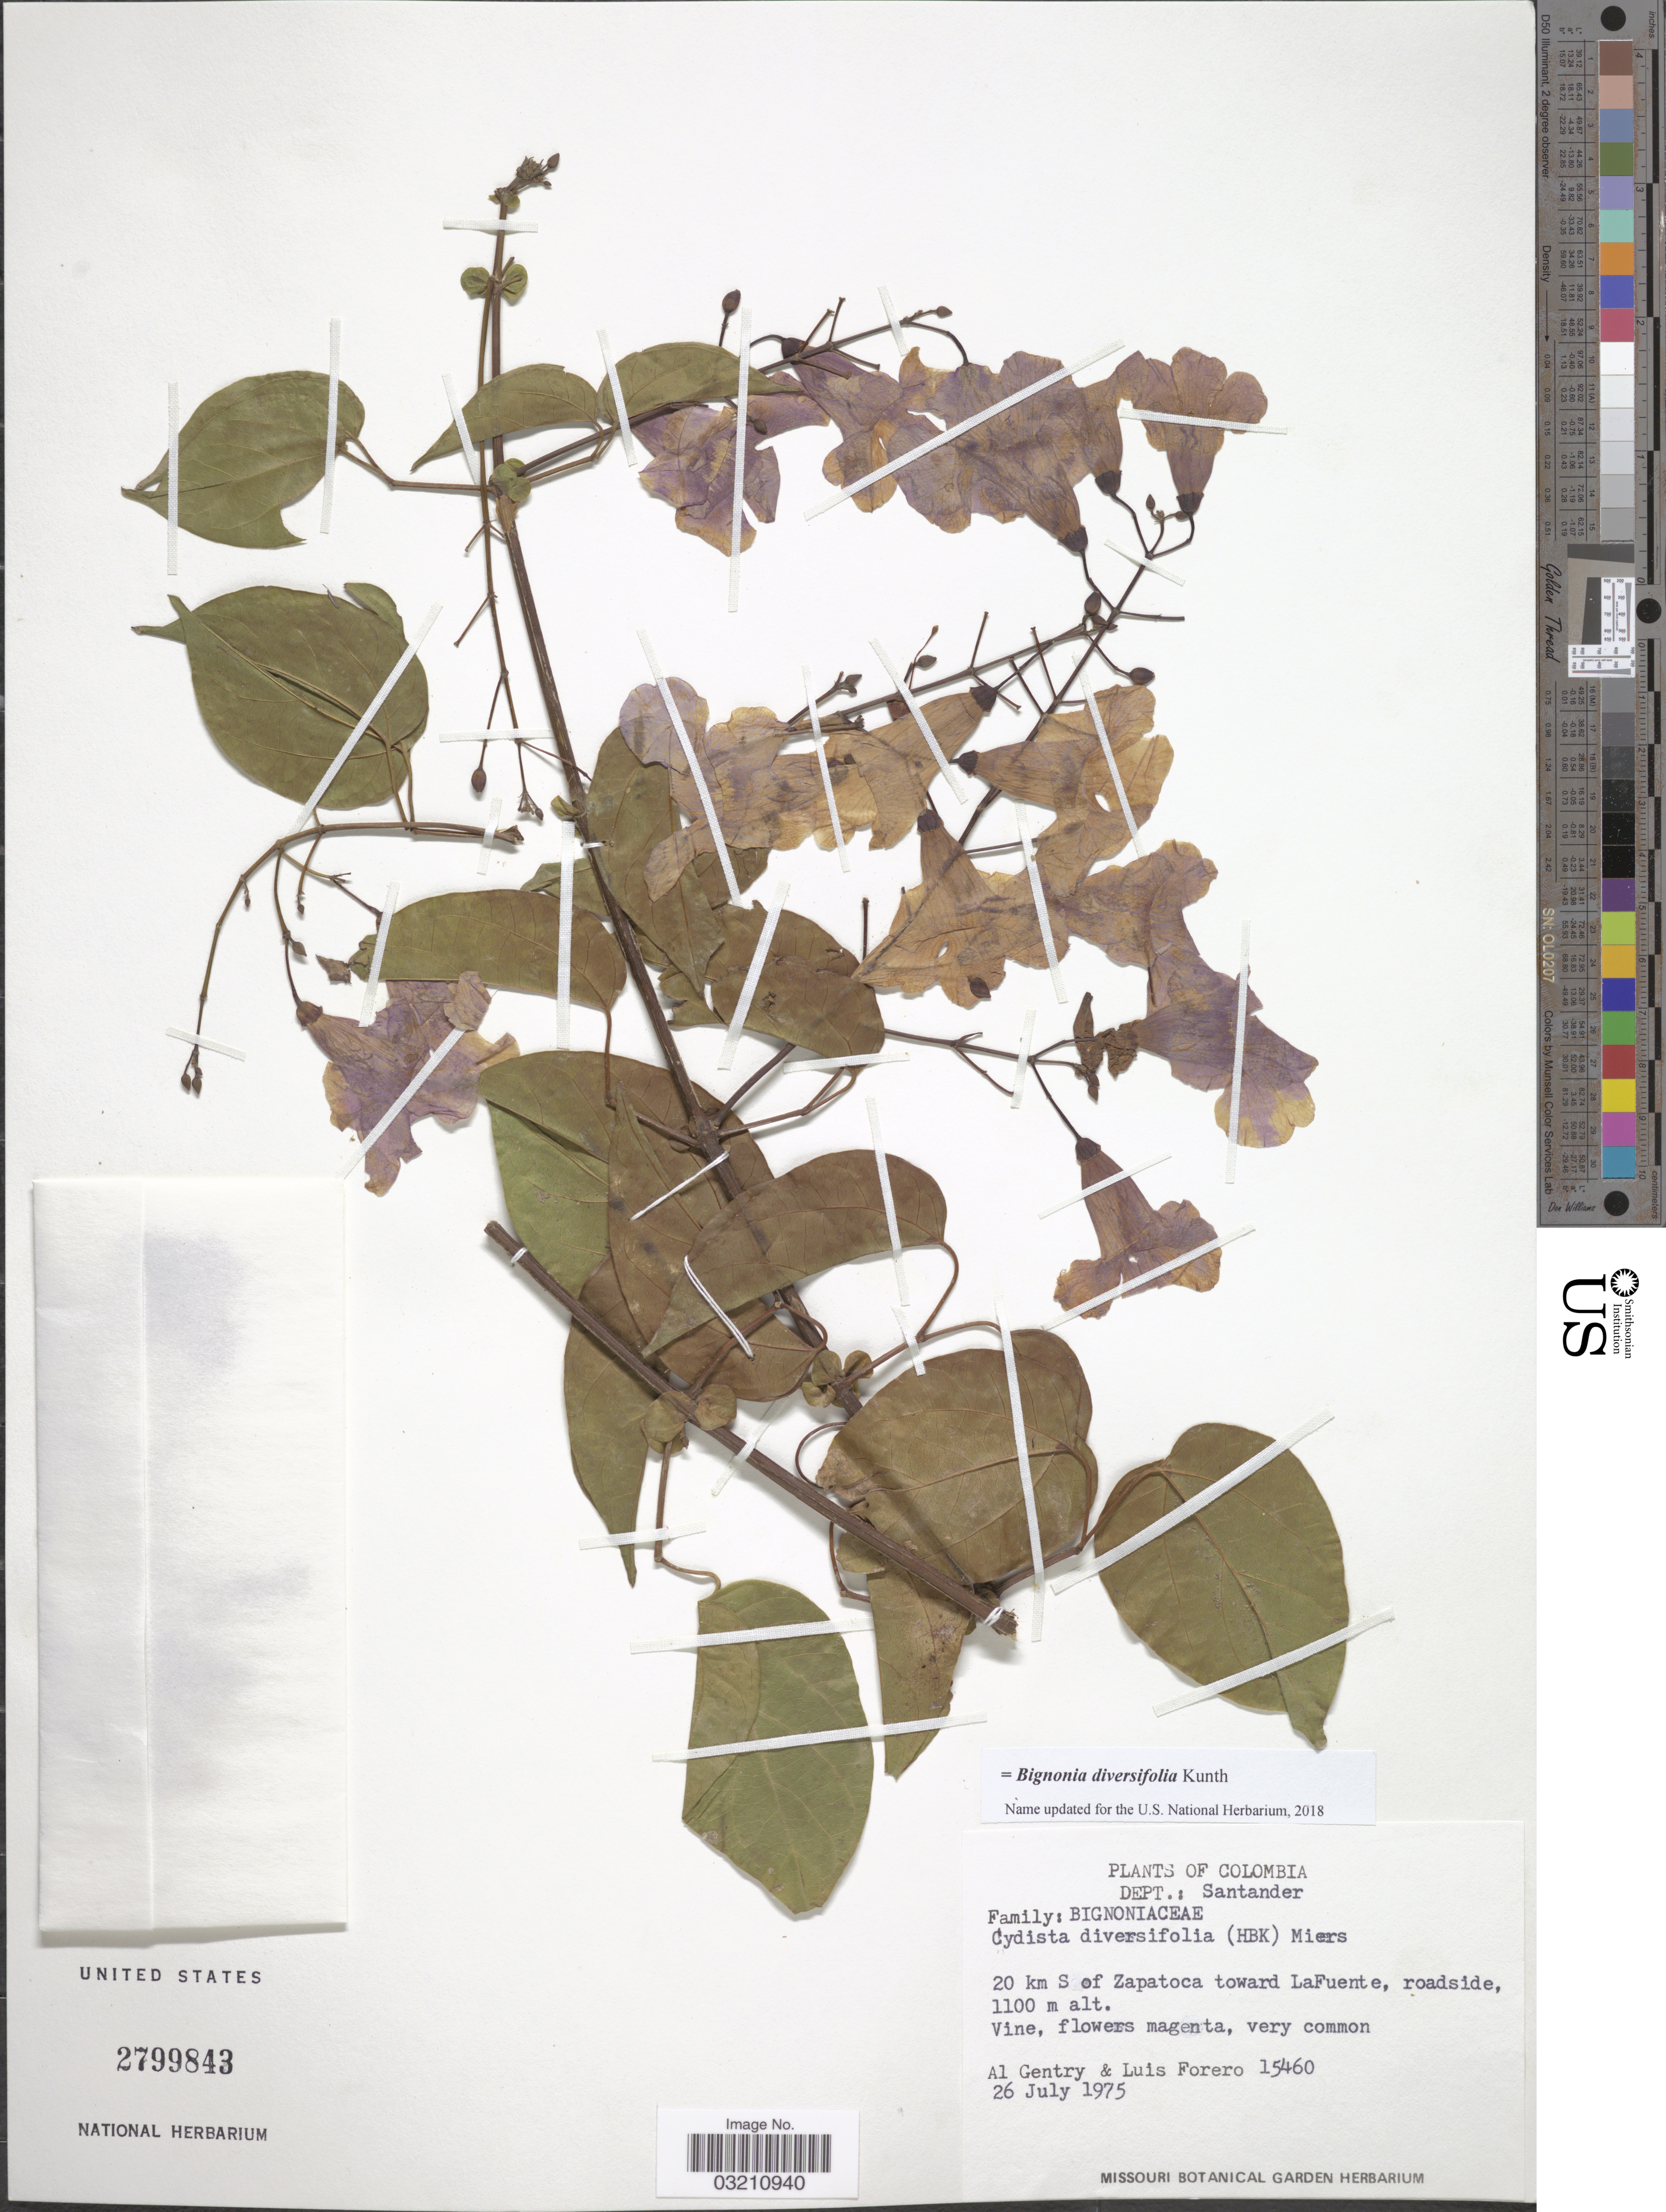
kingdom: Plantae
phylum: Tracheophyta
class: Magnoliopsida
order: Lamiales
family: Bignoniaceae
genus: Bignonia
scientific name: Bignonia diversifolia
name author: Kunth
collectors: A. H. Gentry & L. Forero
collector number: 15460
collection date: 1975-07-26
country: Colombia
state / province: Santander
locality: Dept.: Santander. 20 km S of Zapatoca toward LaFuente, roadside.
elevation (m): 1100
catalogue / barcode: US 2799843